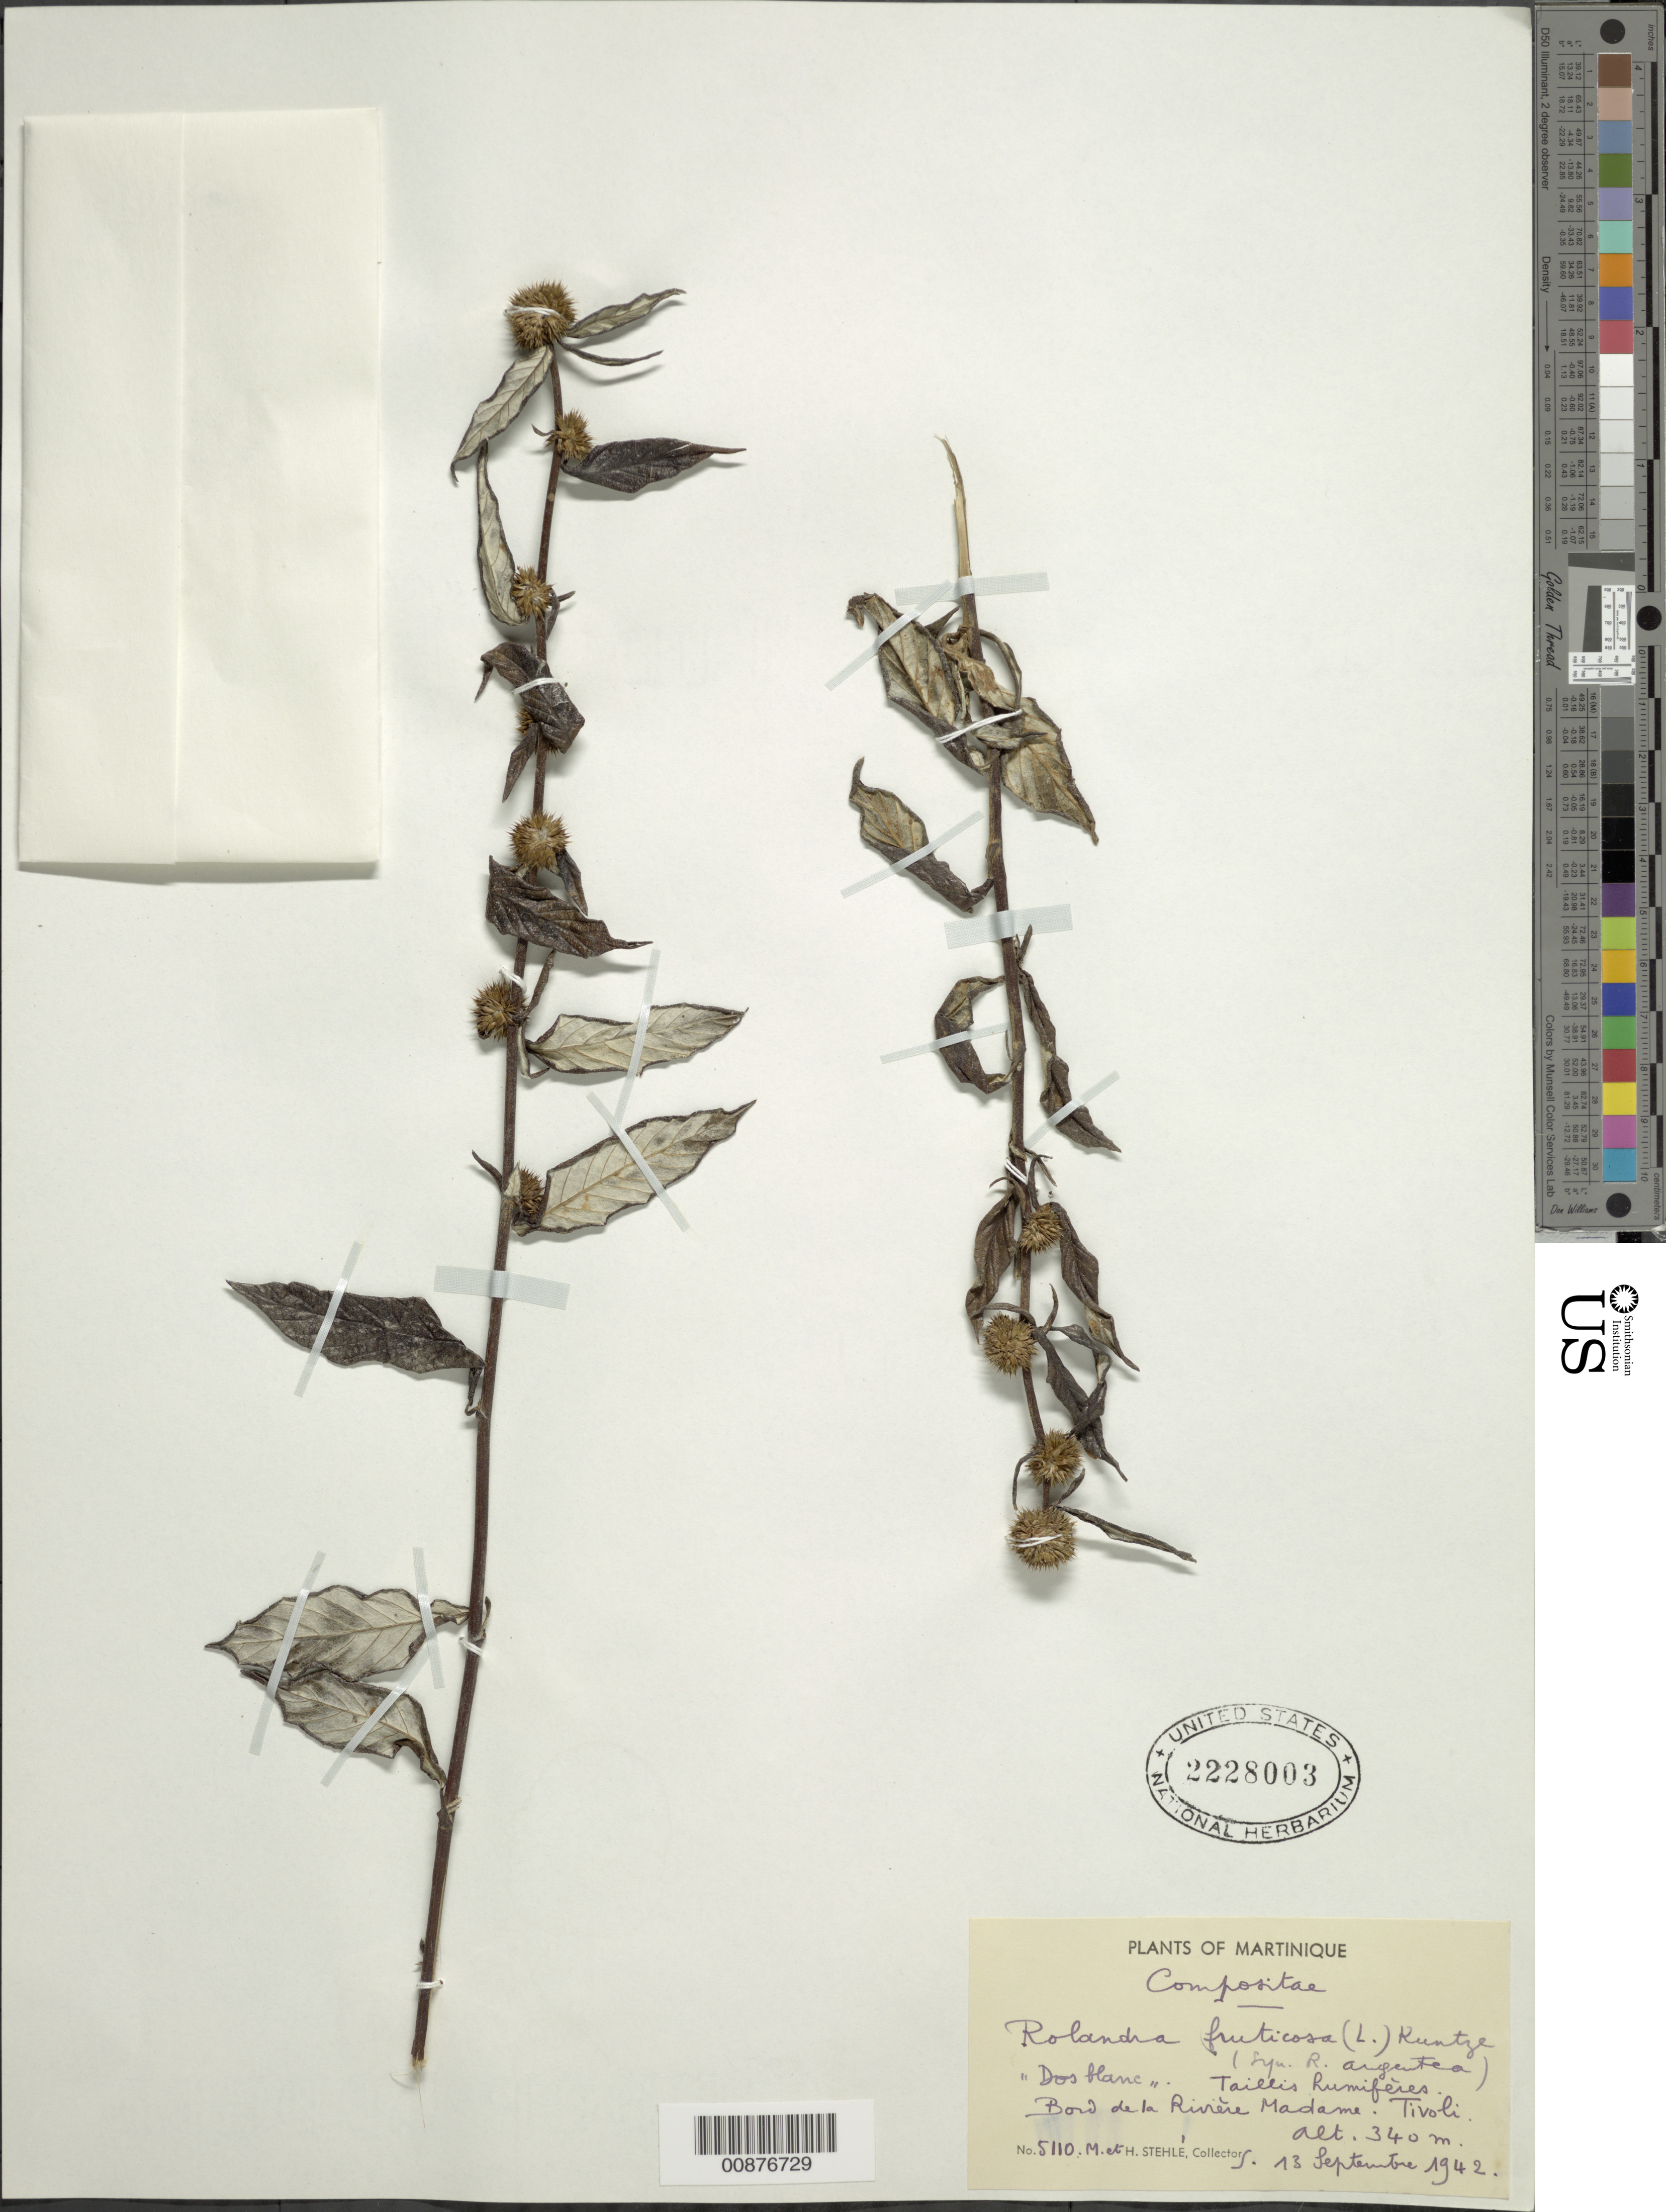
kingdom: Plantae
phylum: Tracheophyta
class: Magnoliopsida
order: Asterales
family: Asteraceae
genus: Rolandra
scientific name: Rolandra fruticosa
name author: (L.) Kuntze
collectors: H. Stehlé & M. Stehlé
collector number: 5110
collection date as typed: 13 Sep 1942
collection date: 1942-09-13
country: Martinique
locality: Bord de la Rivière Madame. Tivoli.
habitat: Taillis humifères, river bank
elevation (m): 340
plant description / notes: Common name: Dos blanc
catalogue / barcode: US 2228003